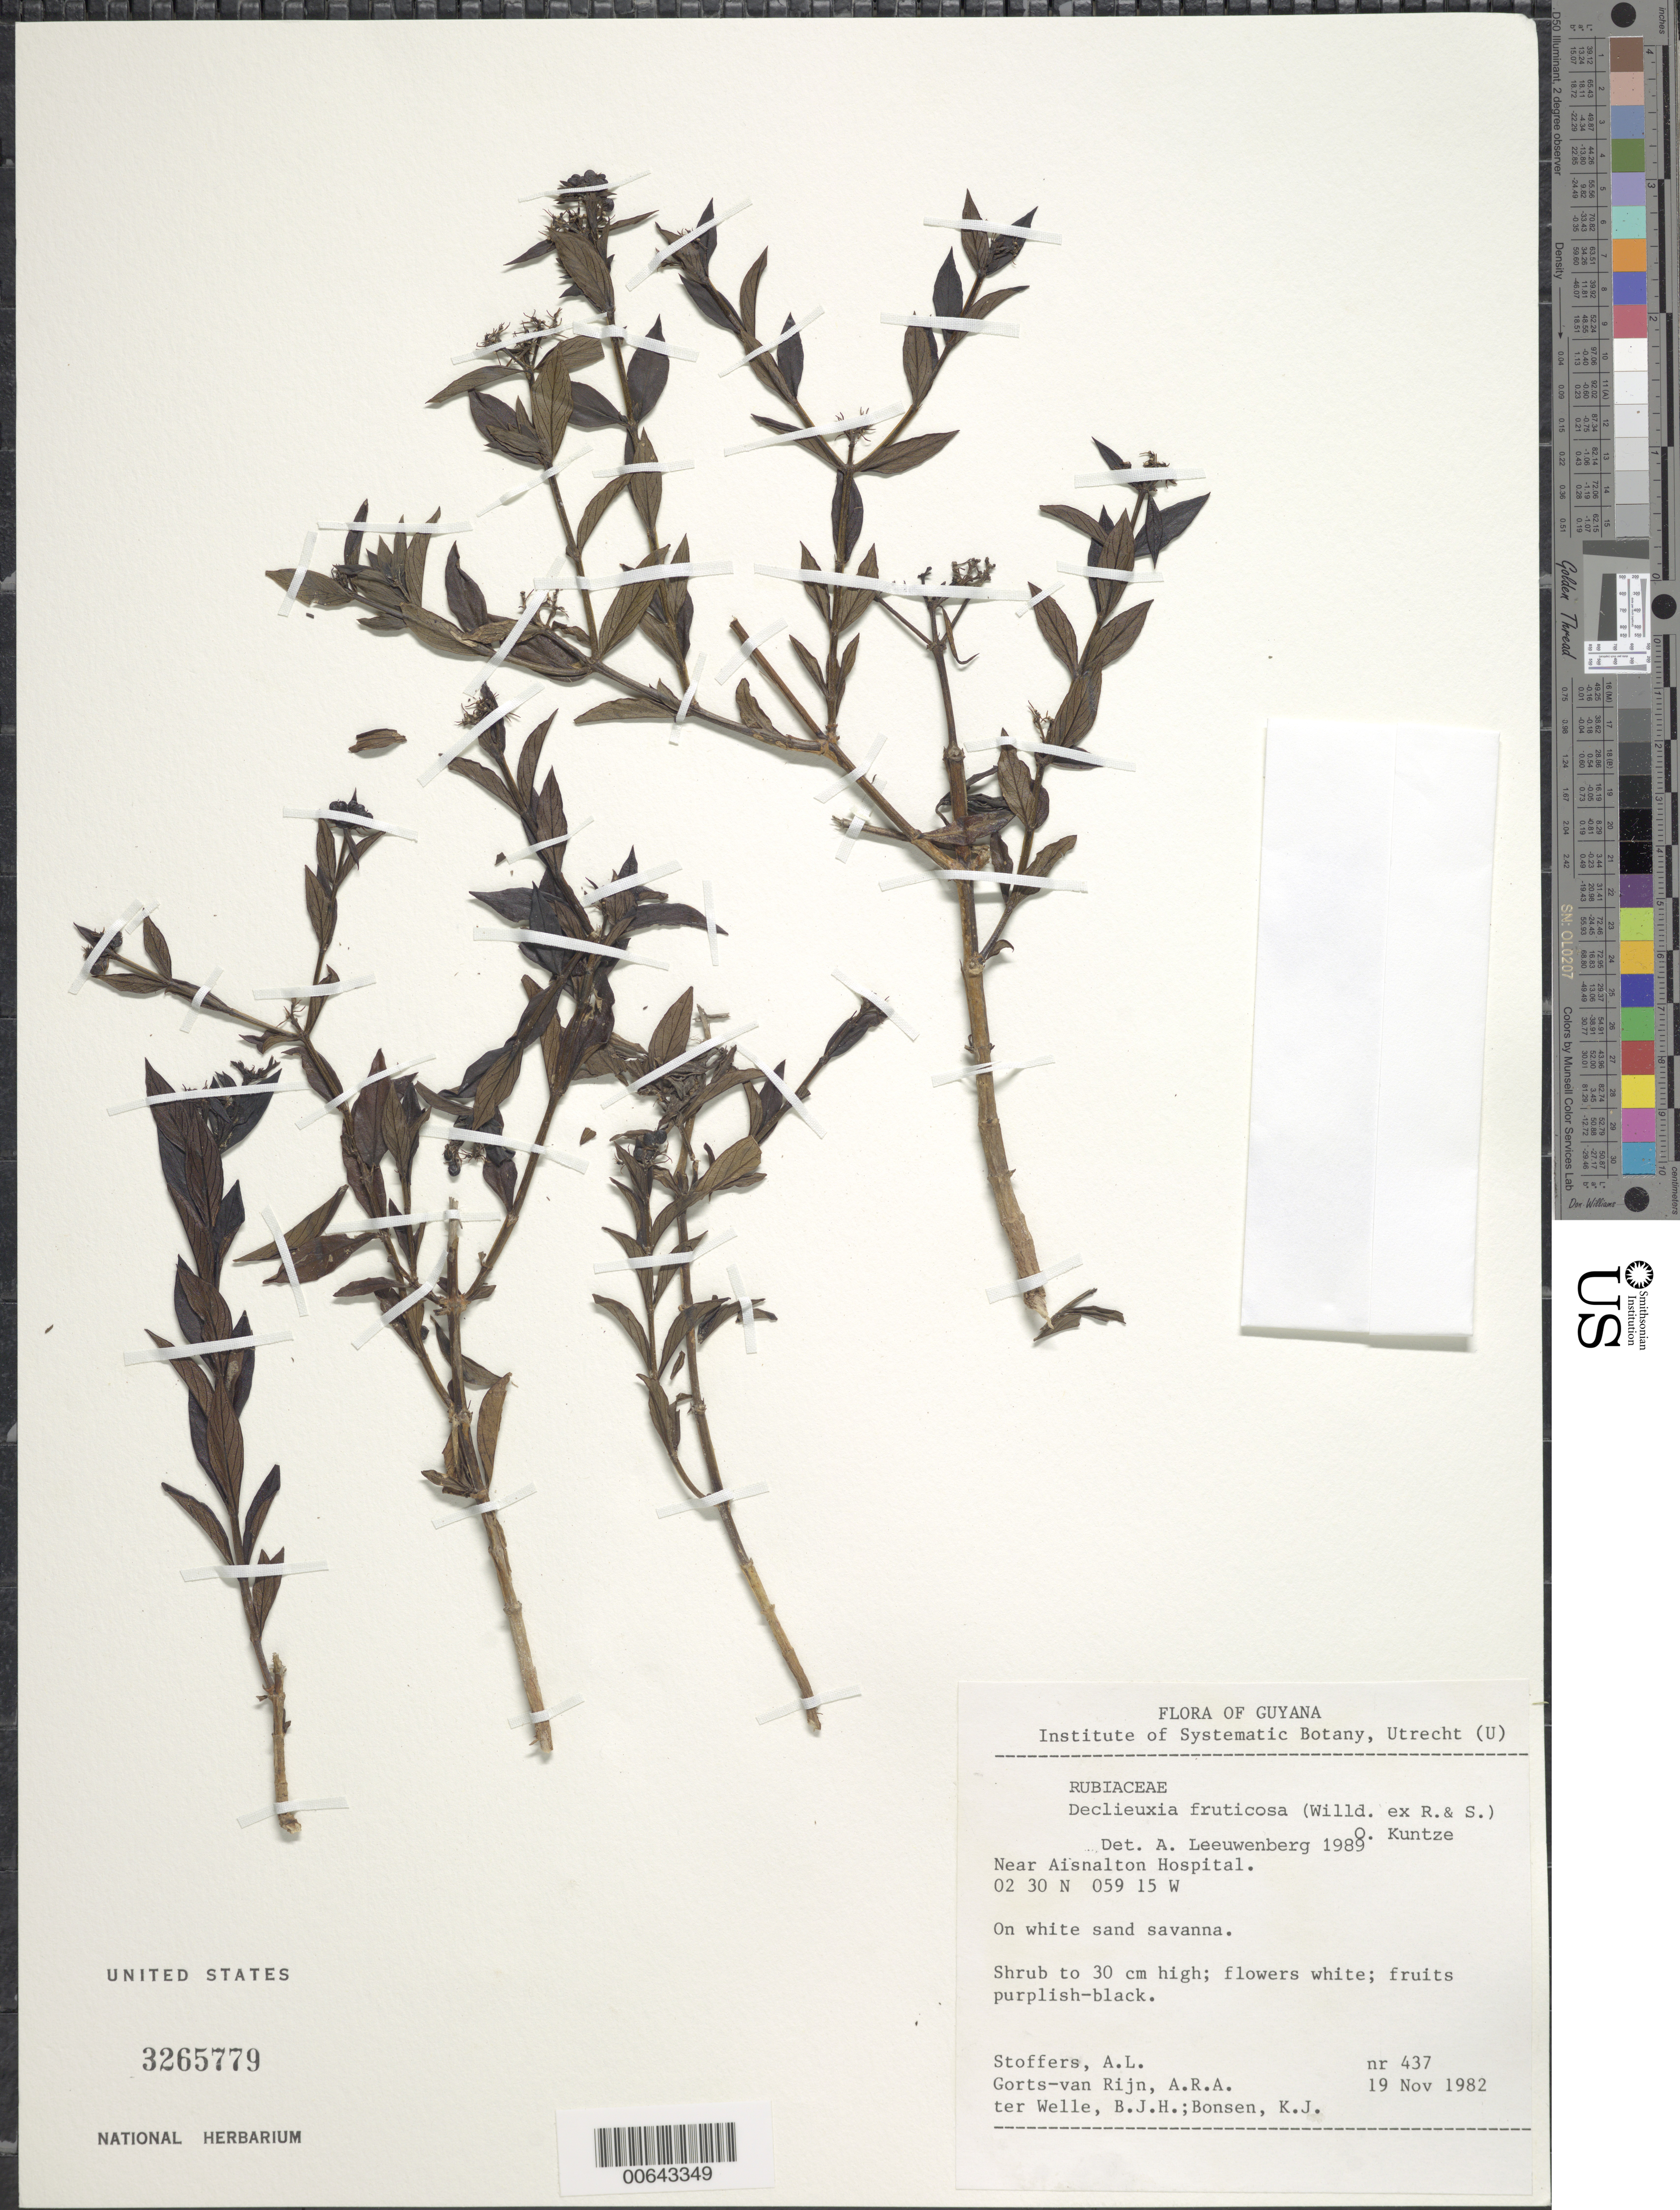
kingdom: Plantae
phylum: Tracheophyta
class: Magnoliopsida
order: Gentianales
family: Rubiaceae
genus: Declieuxia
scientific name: Declieuxia fruticosa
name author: (Willd. ex Roem. & Schult.) Kuntze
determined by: Leeuwenberg, A. J. M.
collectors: A. Stoffers, A. .R. A. Görts-van Rijn, B. Welle & K. Bonsen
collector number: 437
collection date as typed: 19-Nov-82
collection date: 1982-11-19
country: Guyana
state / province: U. Takutu-U. Essequibo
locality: Aishalton Hospital, vic.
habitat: White sand savanna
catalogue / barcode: US 3265779